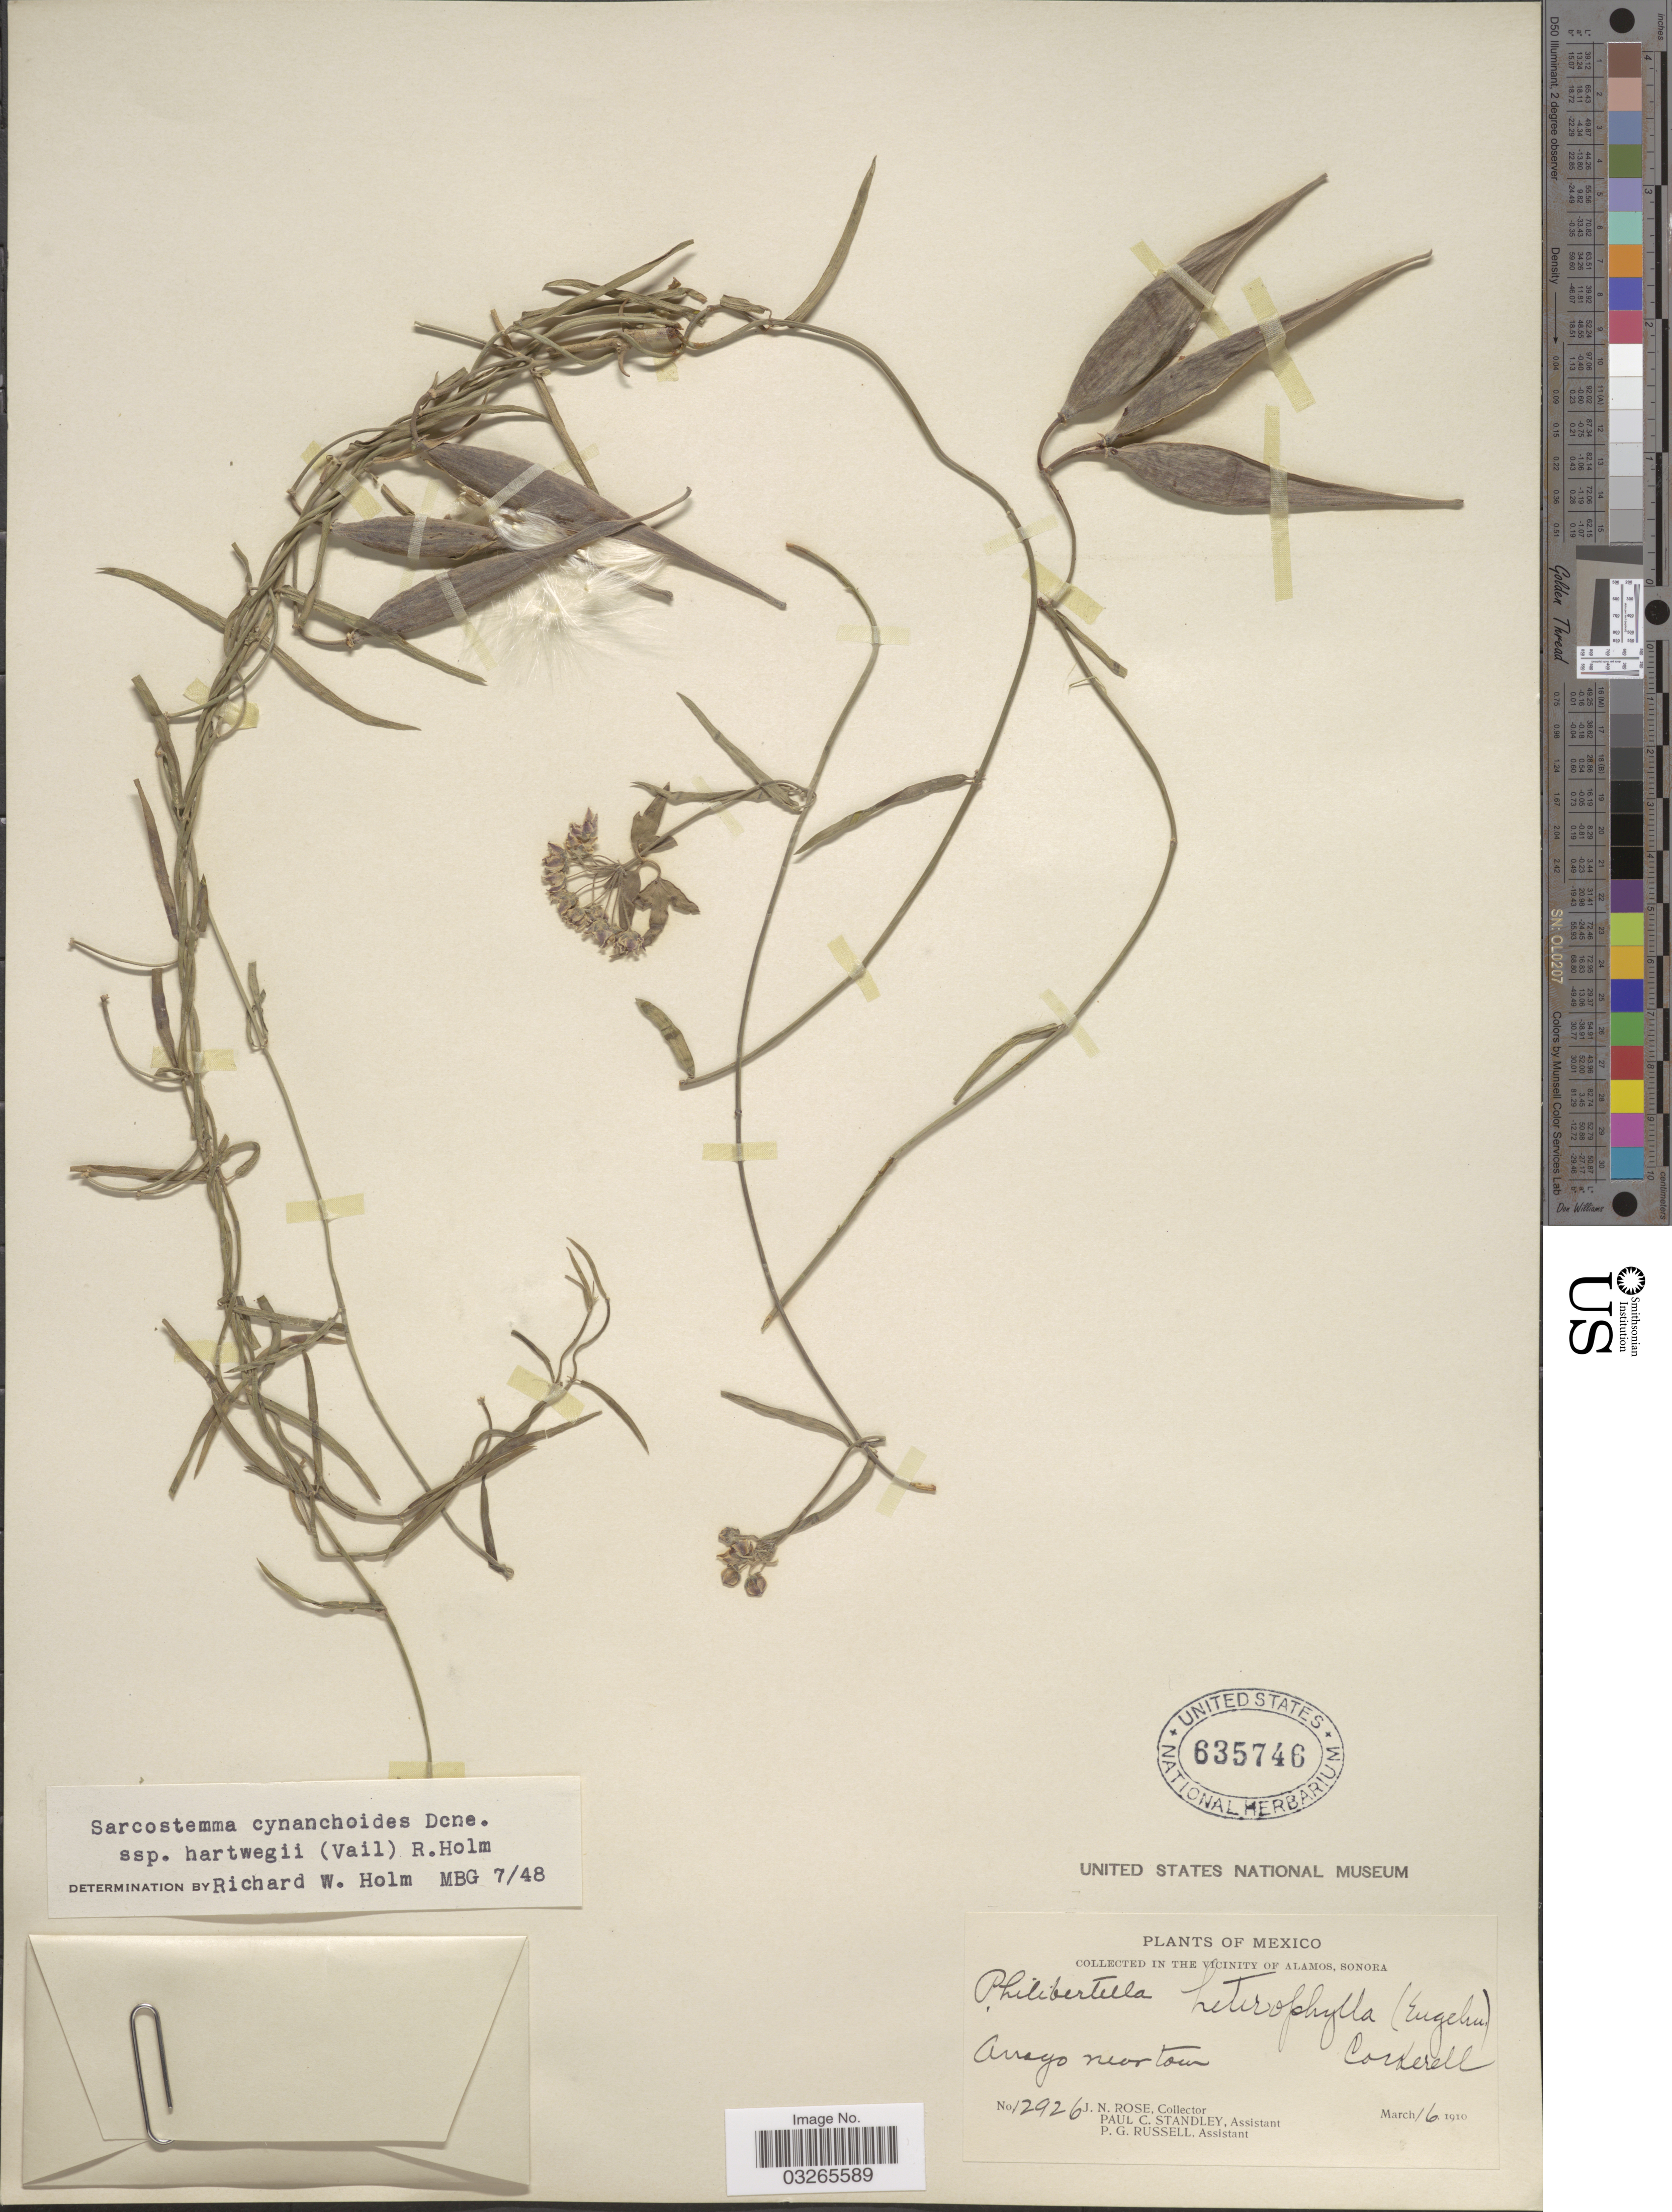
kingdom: Plantae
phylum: Tracheophyta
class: Magnoliopsida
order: Gentianales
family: Apocynaceae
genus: Sarcostemma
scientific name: Sarcostemma cynanchoides subsp. hartwegii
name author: (Vail) R.W. Holm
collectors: J. N. Rose, P. C. Standley & P. G. Russell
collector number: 12926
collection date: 1910-03-16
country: Mexico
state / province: Sonora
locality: In The Vicinity of Alamos, Sonora, Arrayo near town.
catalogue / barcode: US 635746